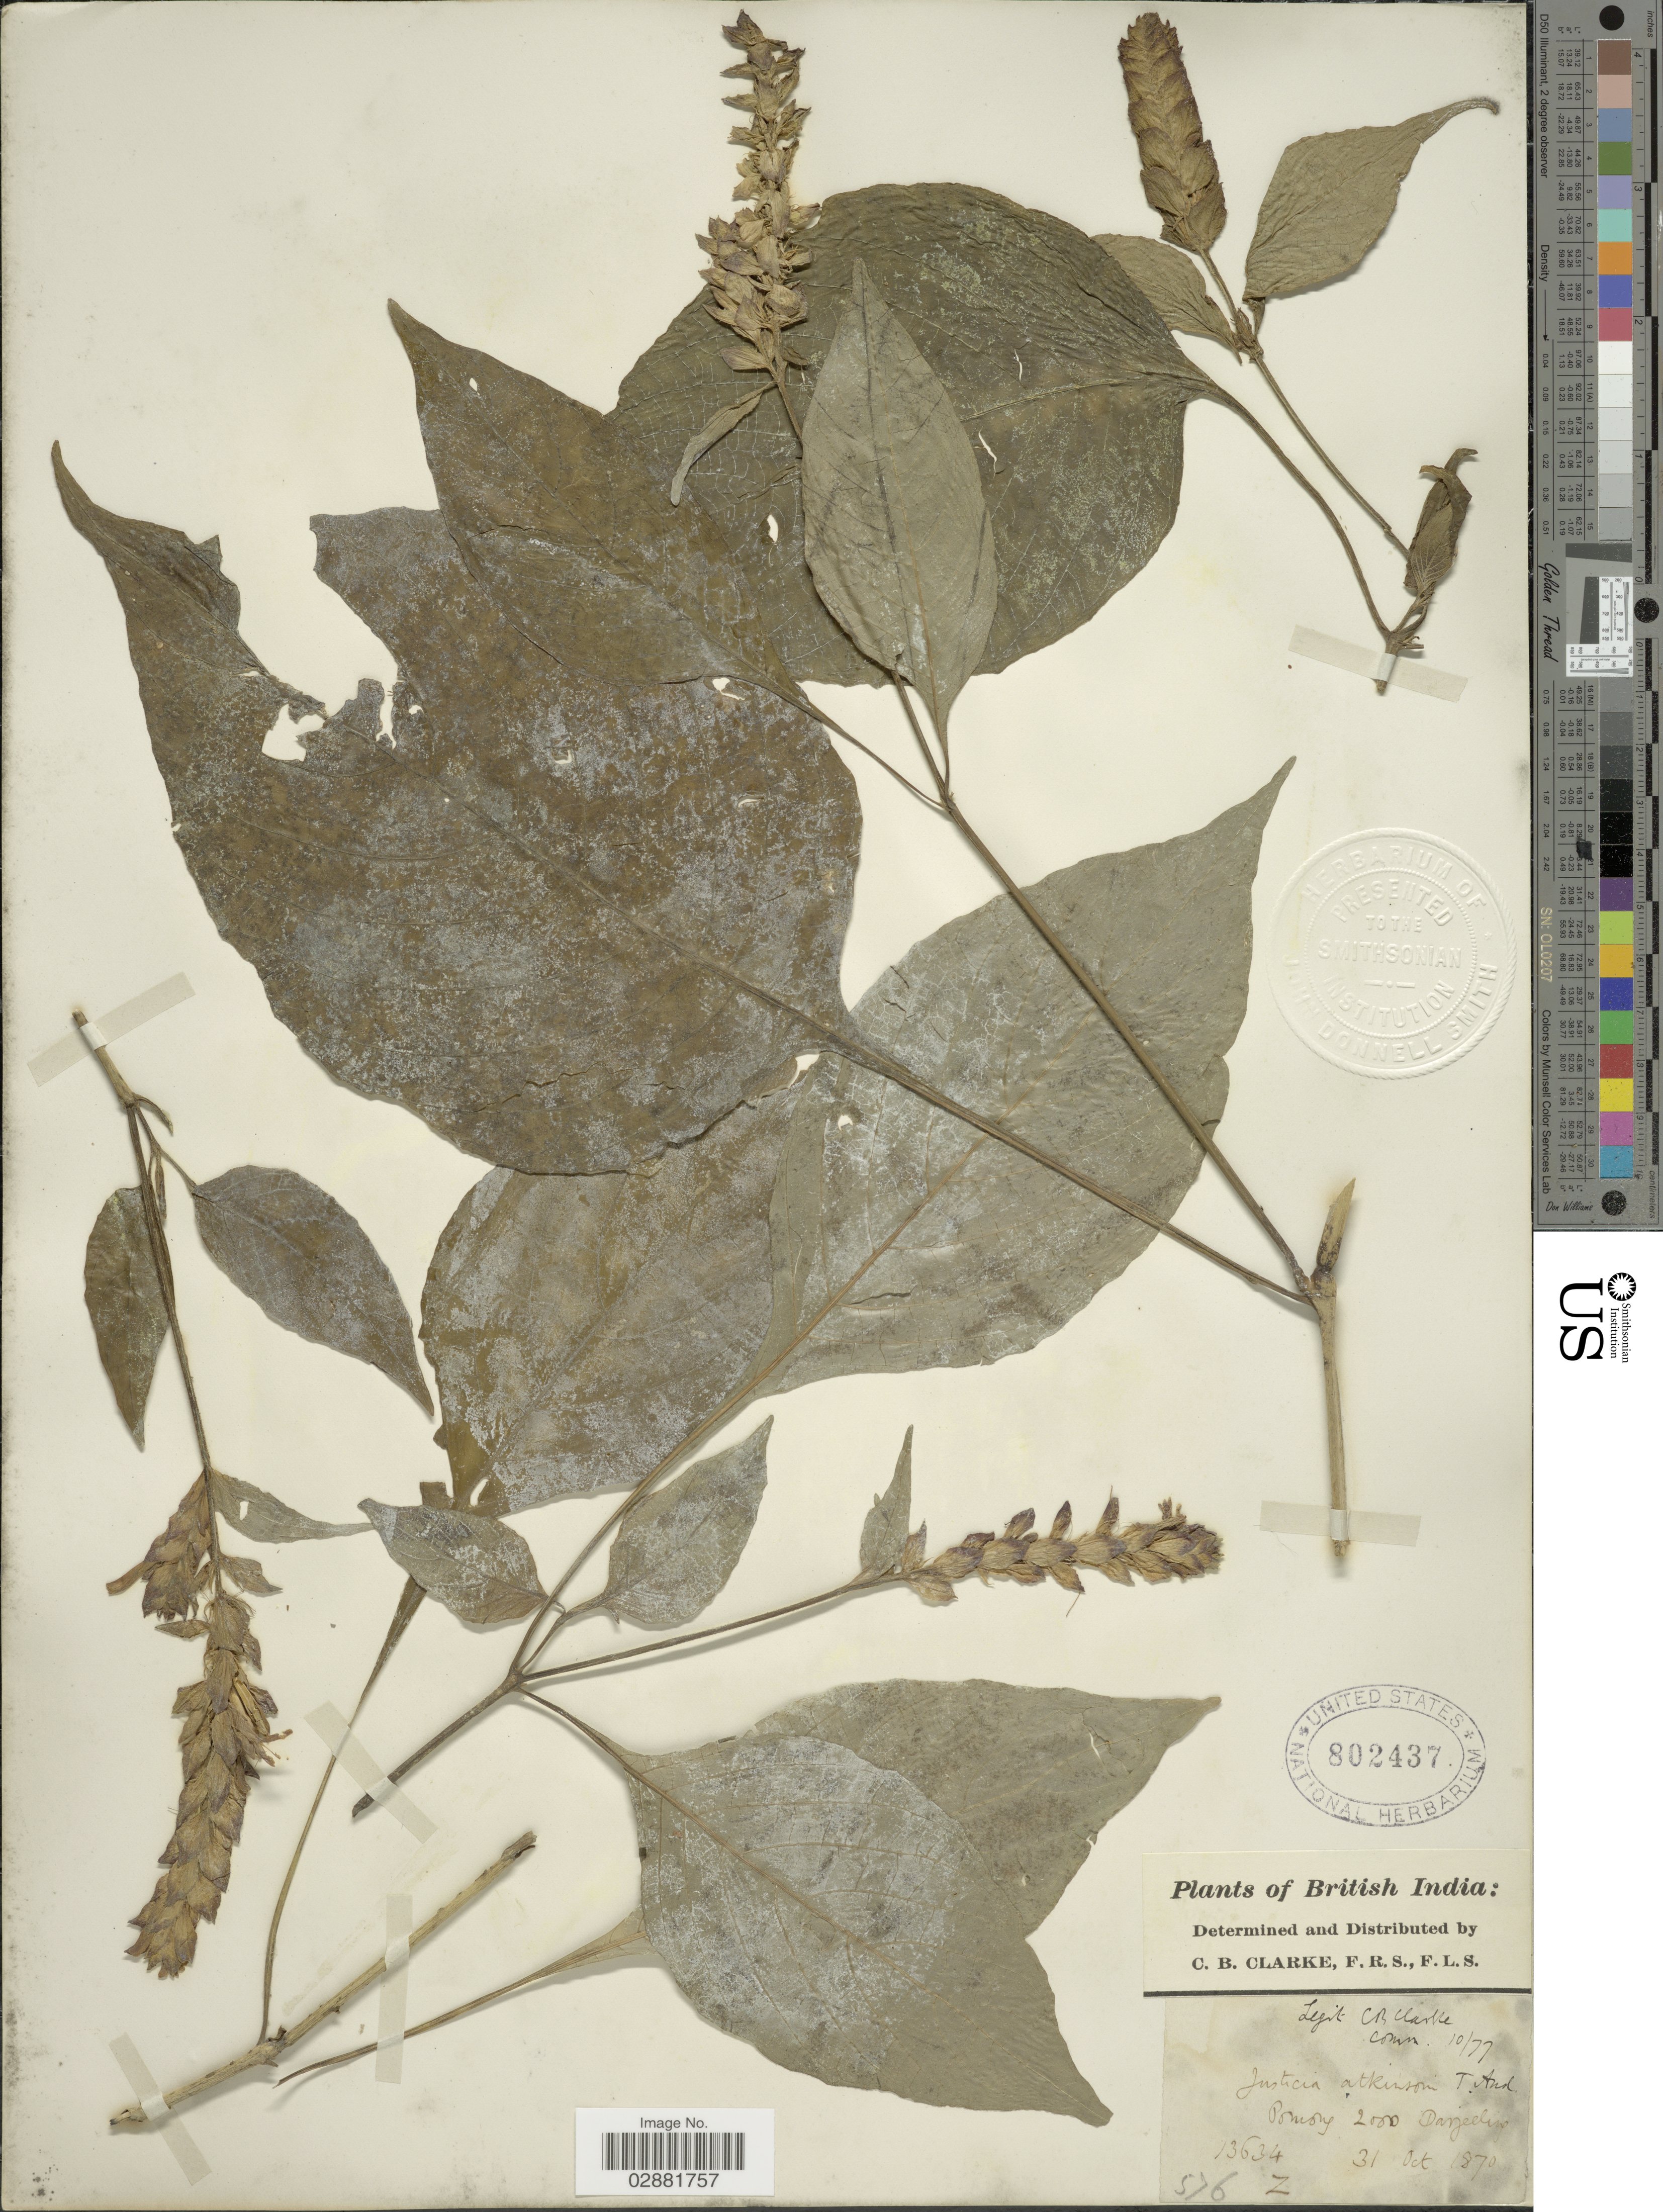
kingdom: Plantae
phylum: Tracheophyta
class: Magnoliopsida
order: Lamiales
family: Acanthaceae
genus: Justicia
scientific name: Justicia atkinsonii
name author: T. Anderson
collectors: C. B. Clarke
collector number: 13634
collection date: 1870-10-31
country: India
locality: British India, Pomony, Darjeeling.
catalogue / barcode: US 802437